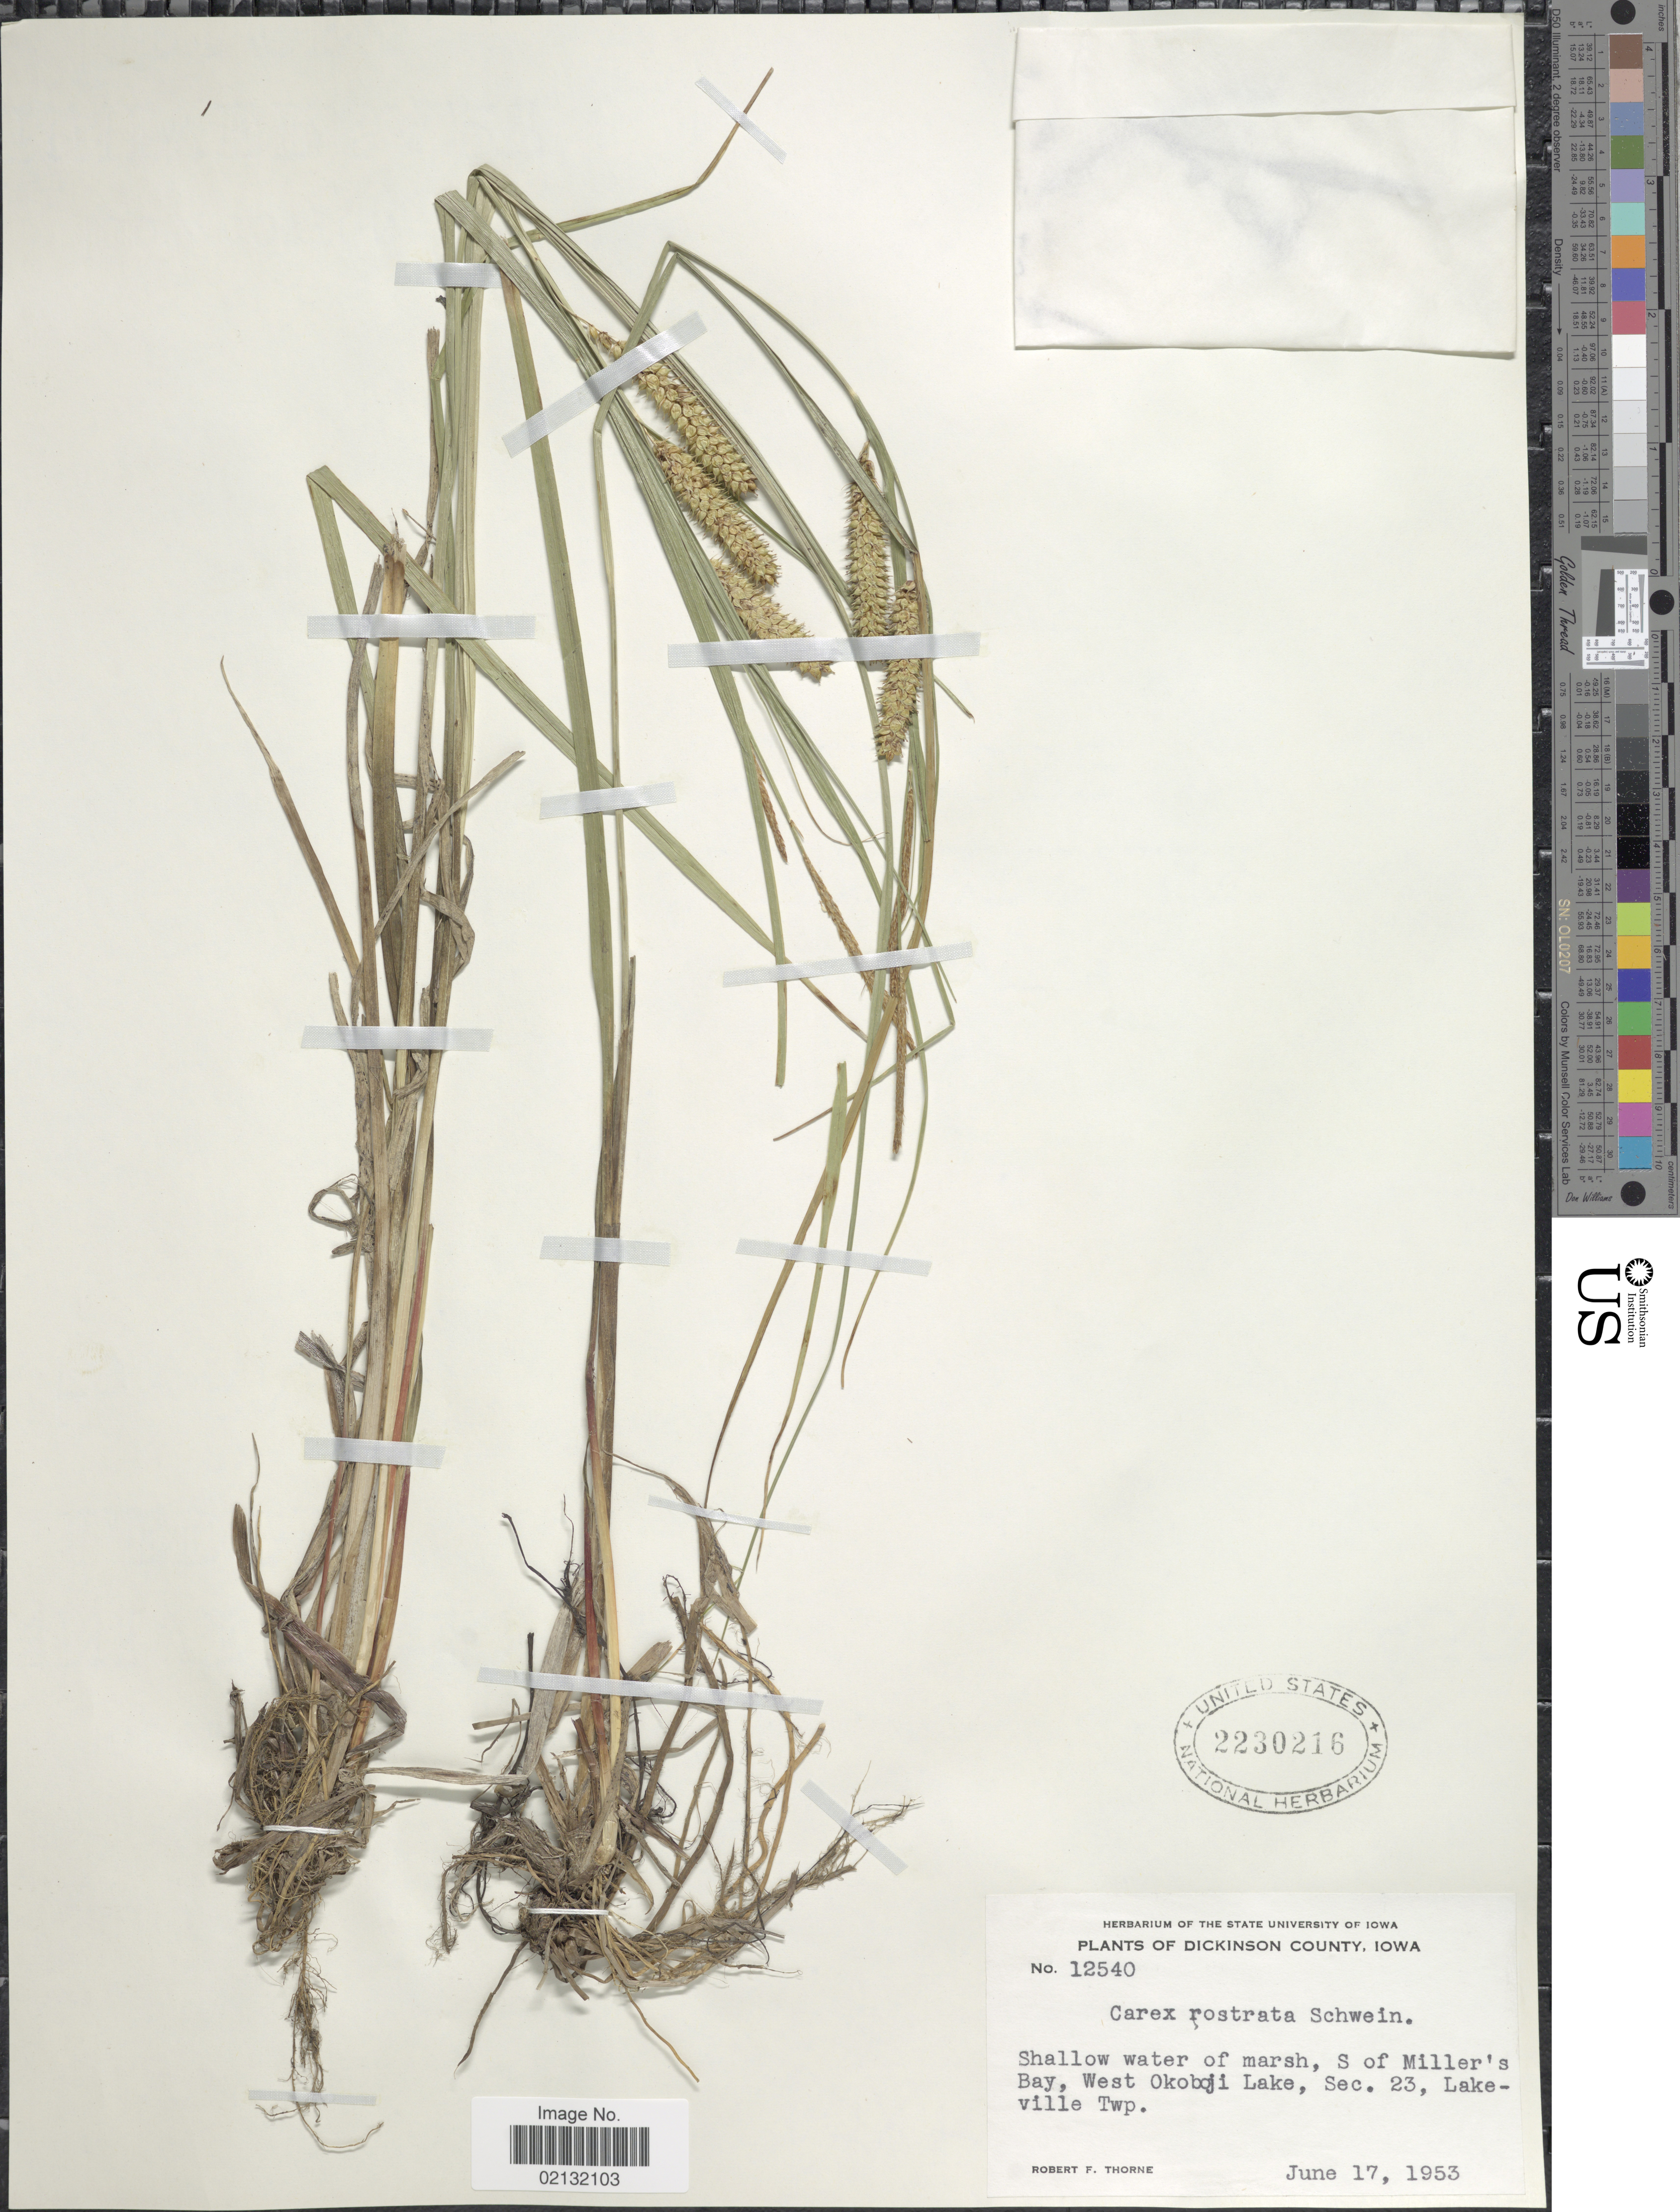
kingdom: Plantae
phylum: Tracheophyta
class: Liliopsida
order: Poales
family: Cyperaceae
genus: Carex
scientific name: Carex rostrata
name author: Stokes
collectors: R. F. Thorne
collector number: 12540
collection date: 1953-06-17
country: United States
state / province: Iowa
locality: Dickinson County, Shallow water of marsh, S of Miller's Bay, West of Okoboji Lake, Sec. 23, Lakeville Twp.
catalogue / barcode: US 2230216